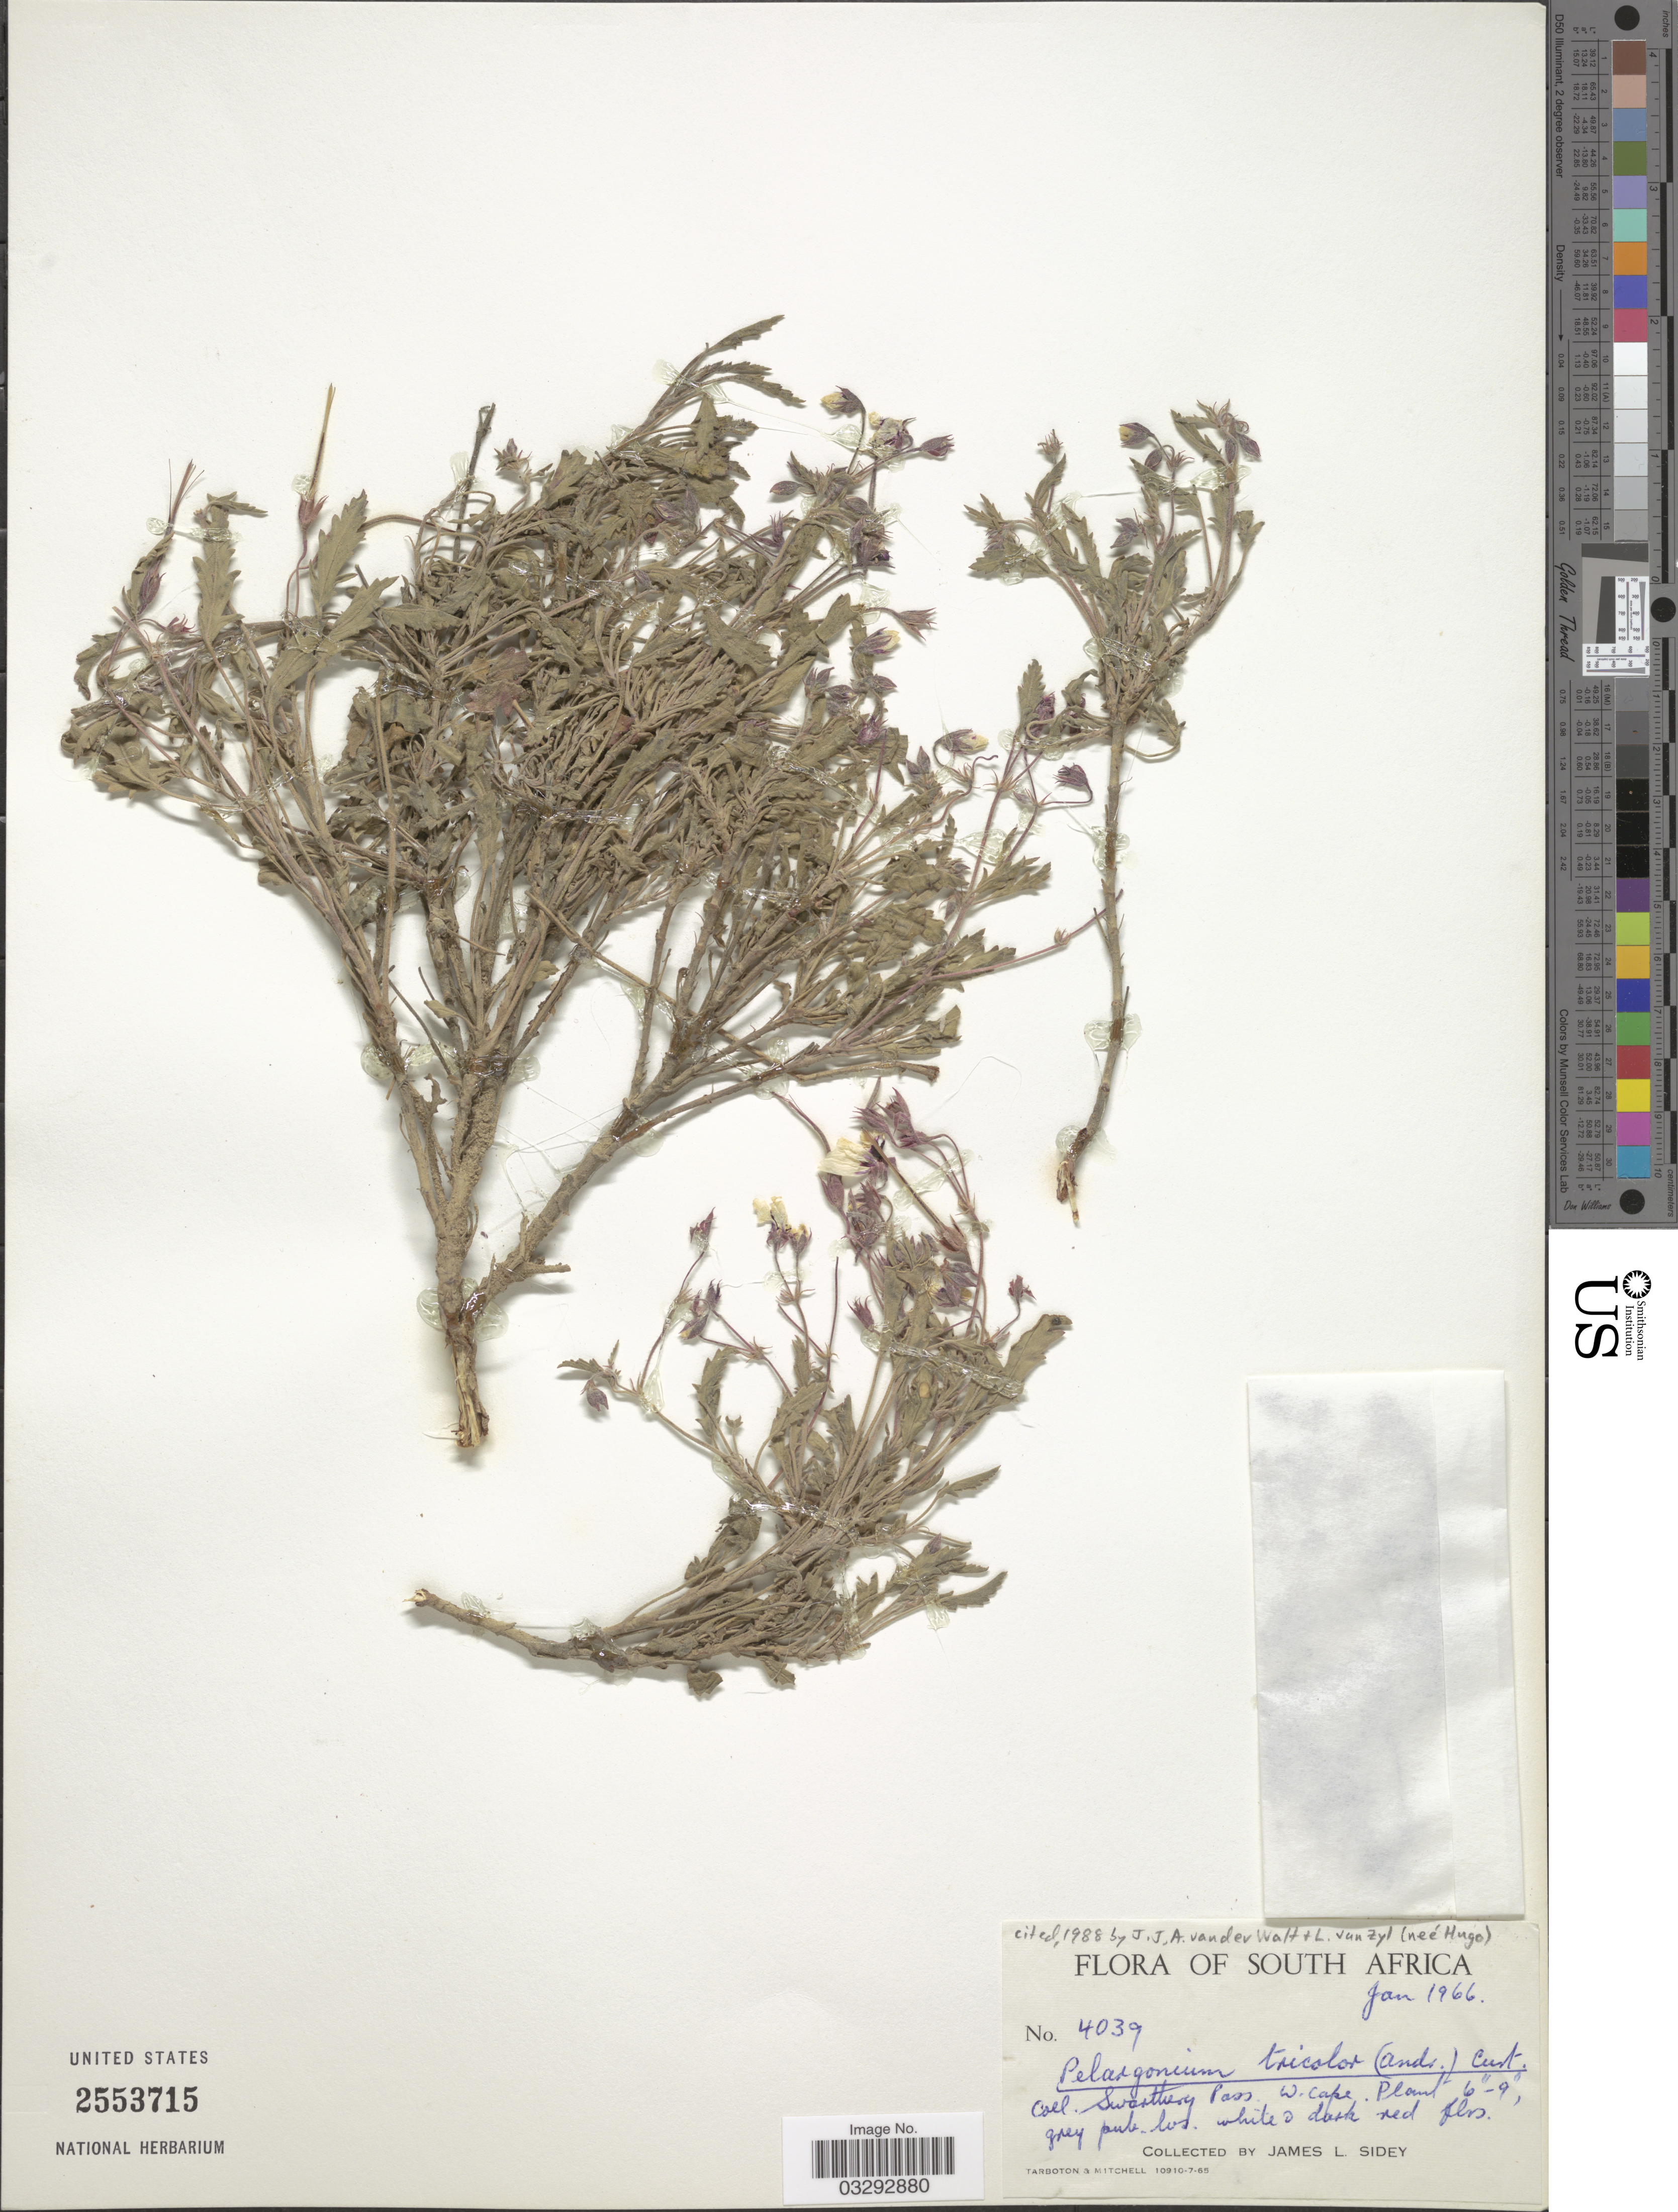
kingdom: Plantae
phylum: Tracheophyta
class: Magnoliopsida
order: Geraniales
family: Geraniaceae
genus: Pelargonium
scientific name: Pelargonium tricolor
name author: Curtis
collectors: J. L. Sidey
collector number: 4039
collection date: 1966-01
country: South Africa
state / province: Western Cape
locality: Swartberg Pass, W. Cape.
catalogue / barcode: US 2553715